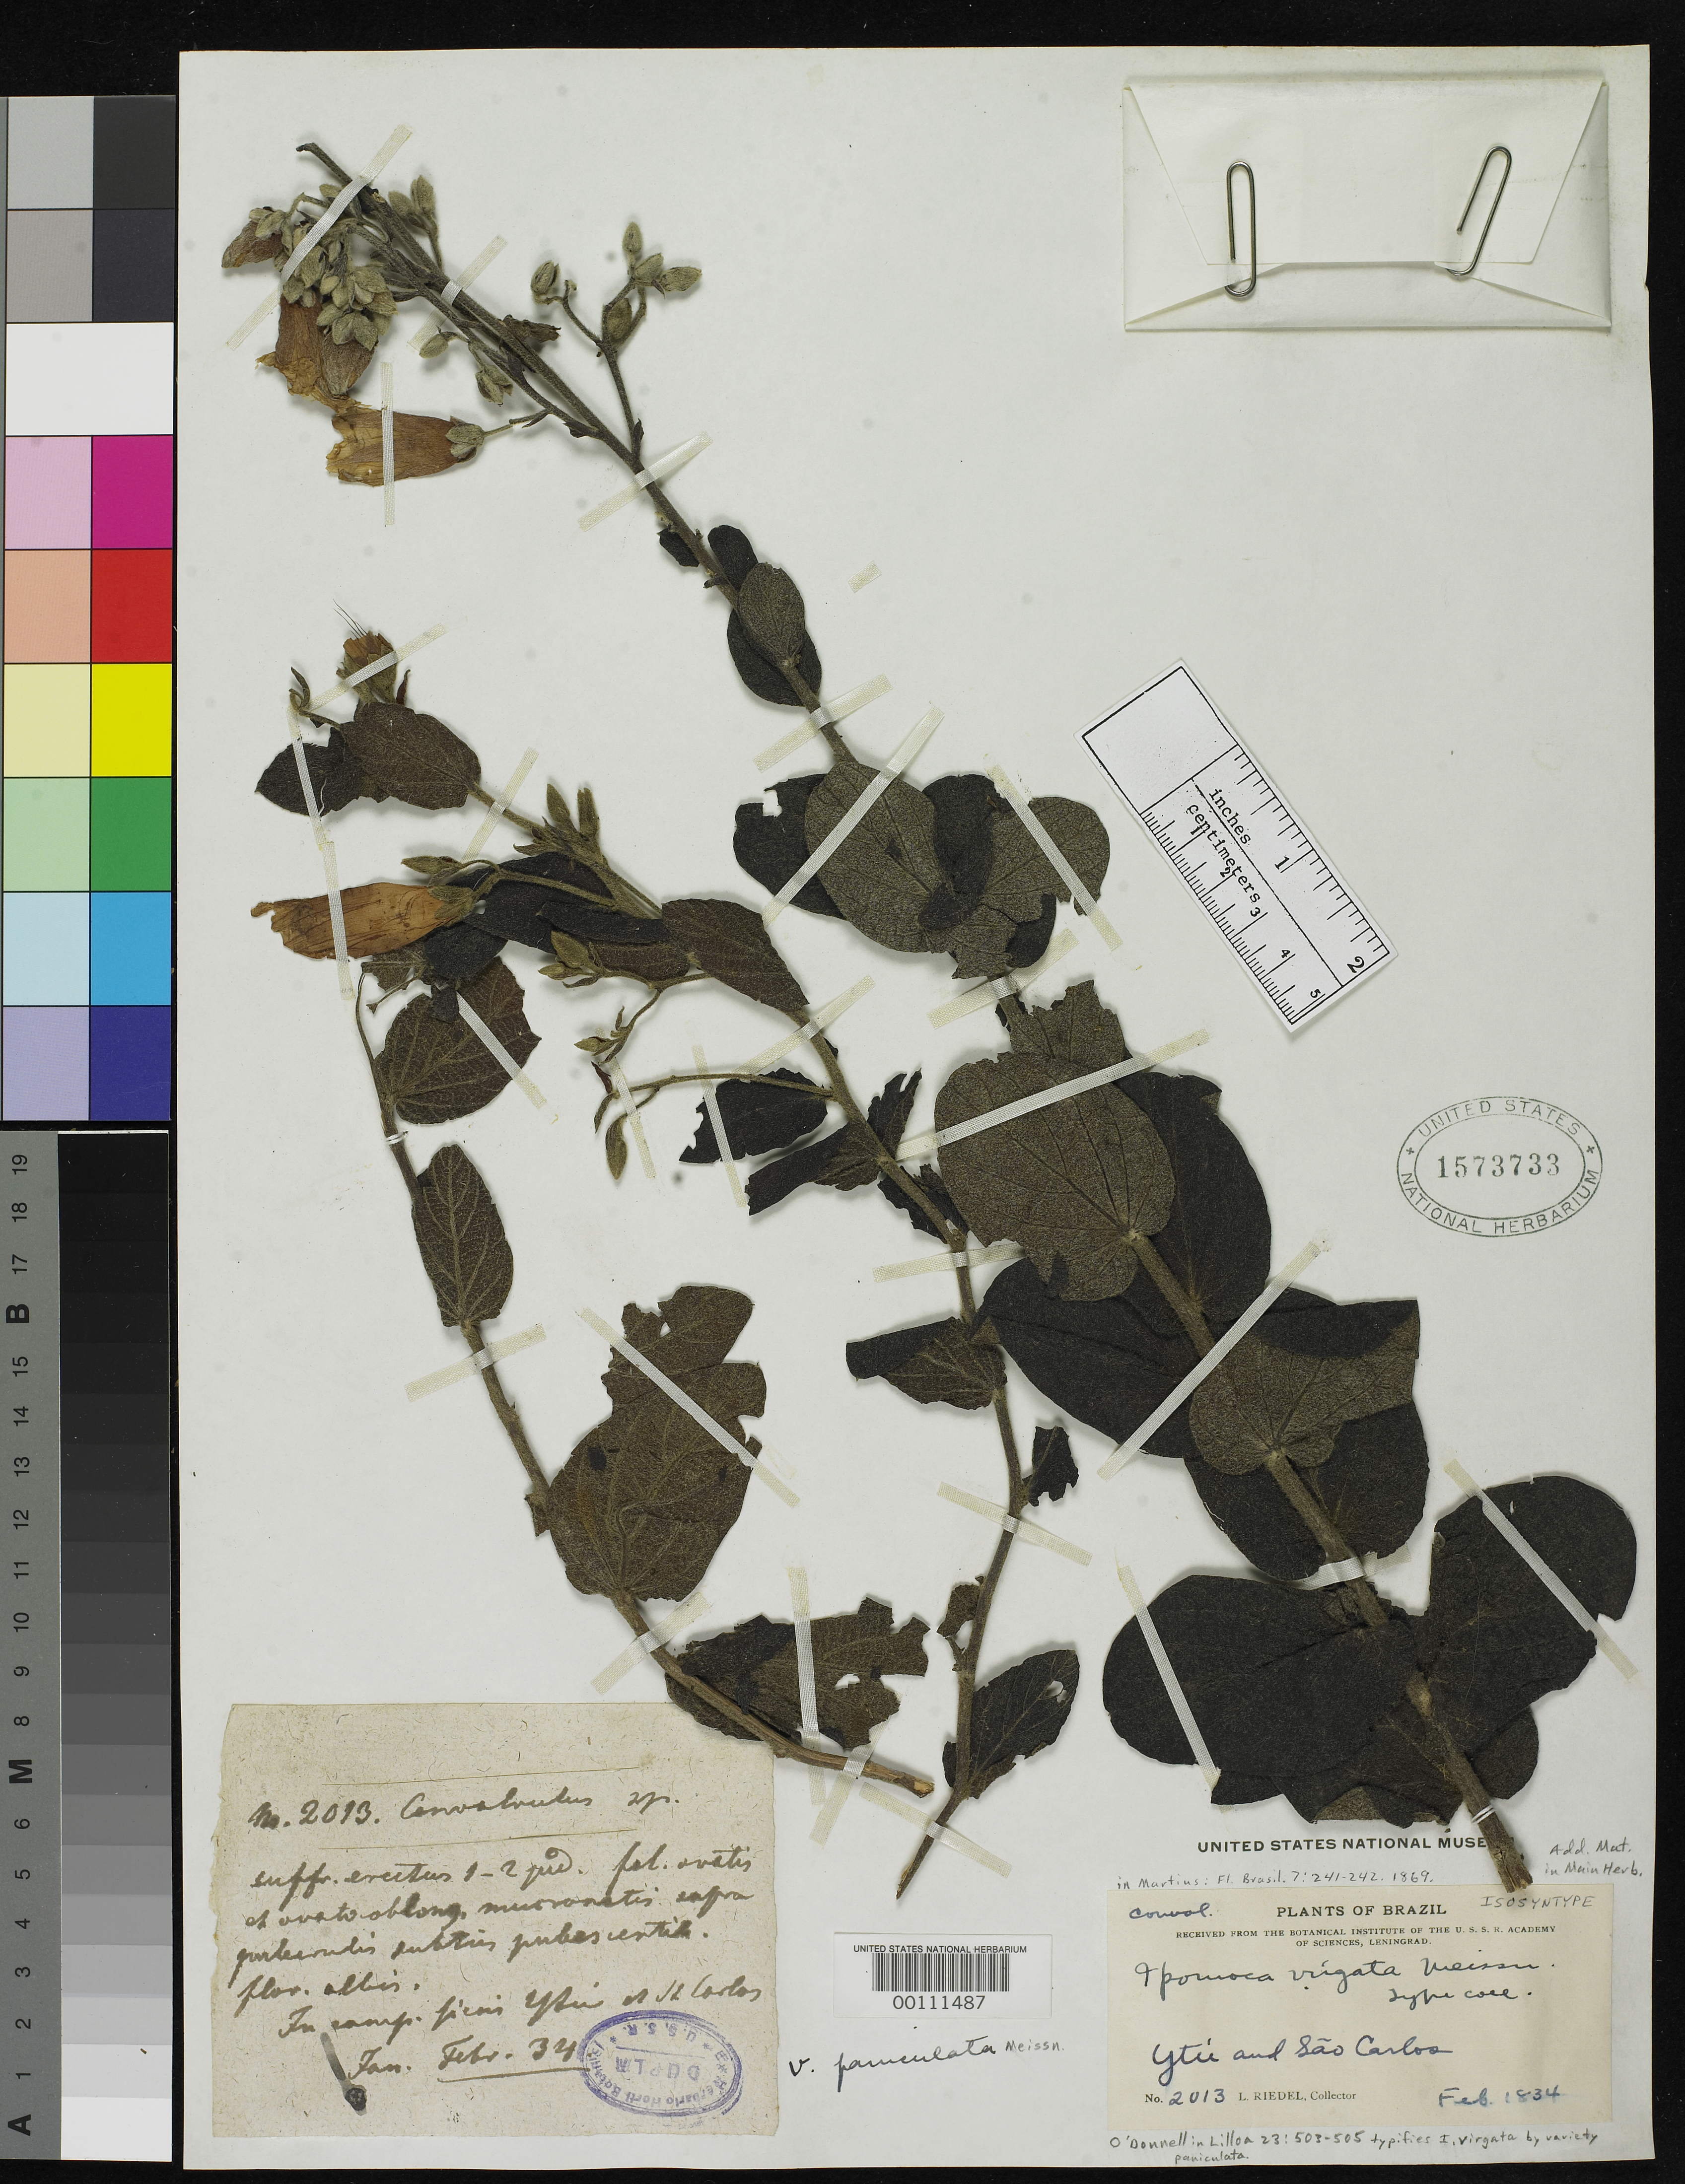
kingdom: Plantae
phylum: Tracheophyta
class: Magnoliopsida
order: Solanales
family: Convolvulaceae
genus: Ipomoea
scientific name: Ipomoea virgata var. paniculata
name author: Meisn.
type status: Isosyntype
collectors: L. Riedel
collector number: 2013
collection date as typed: Feb 1834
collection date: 1834-02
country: Brazil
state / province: São Paulo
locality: Sao Carlos and Ytii.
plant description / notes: Syntype of both the species and the variety. Ipomoea virgata Meissn. was described with several varieties without indicating a typical variety. I. virgata var. paniculata Meissn. is considered the typical variety by O'Donnell (1950, Lilloa 23: 503-505).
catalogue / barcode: US 1573733